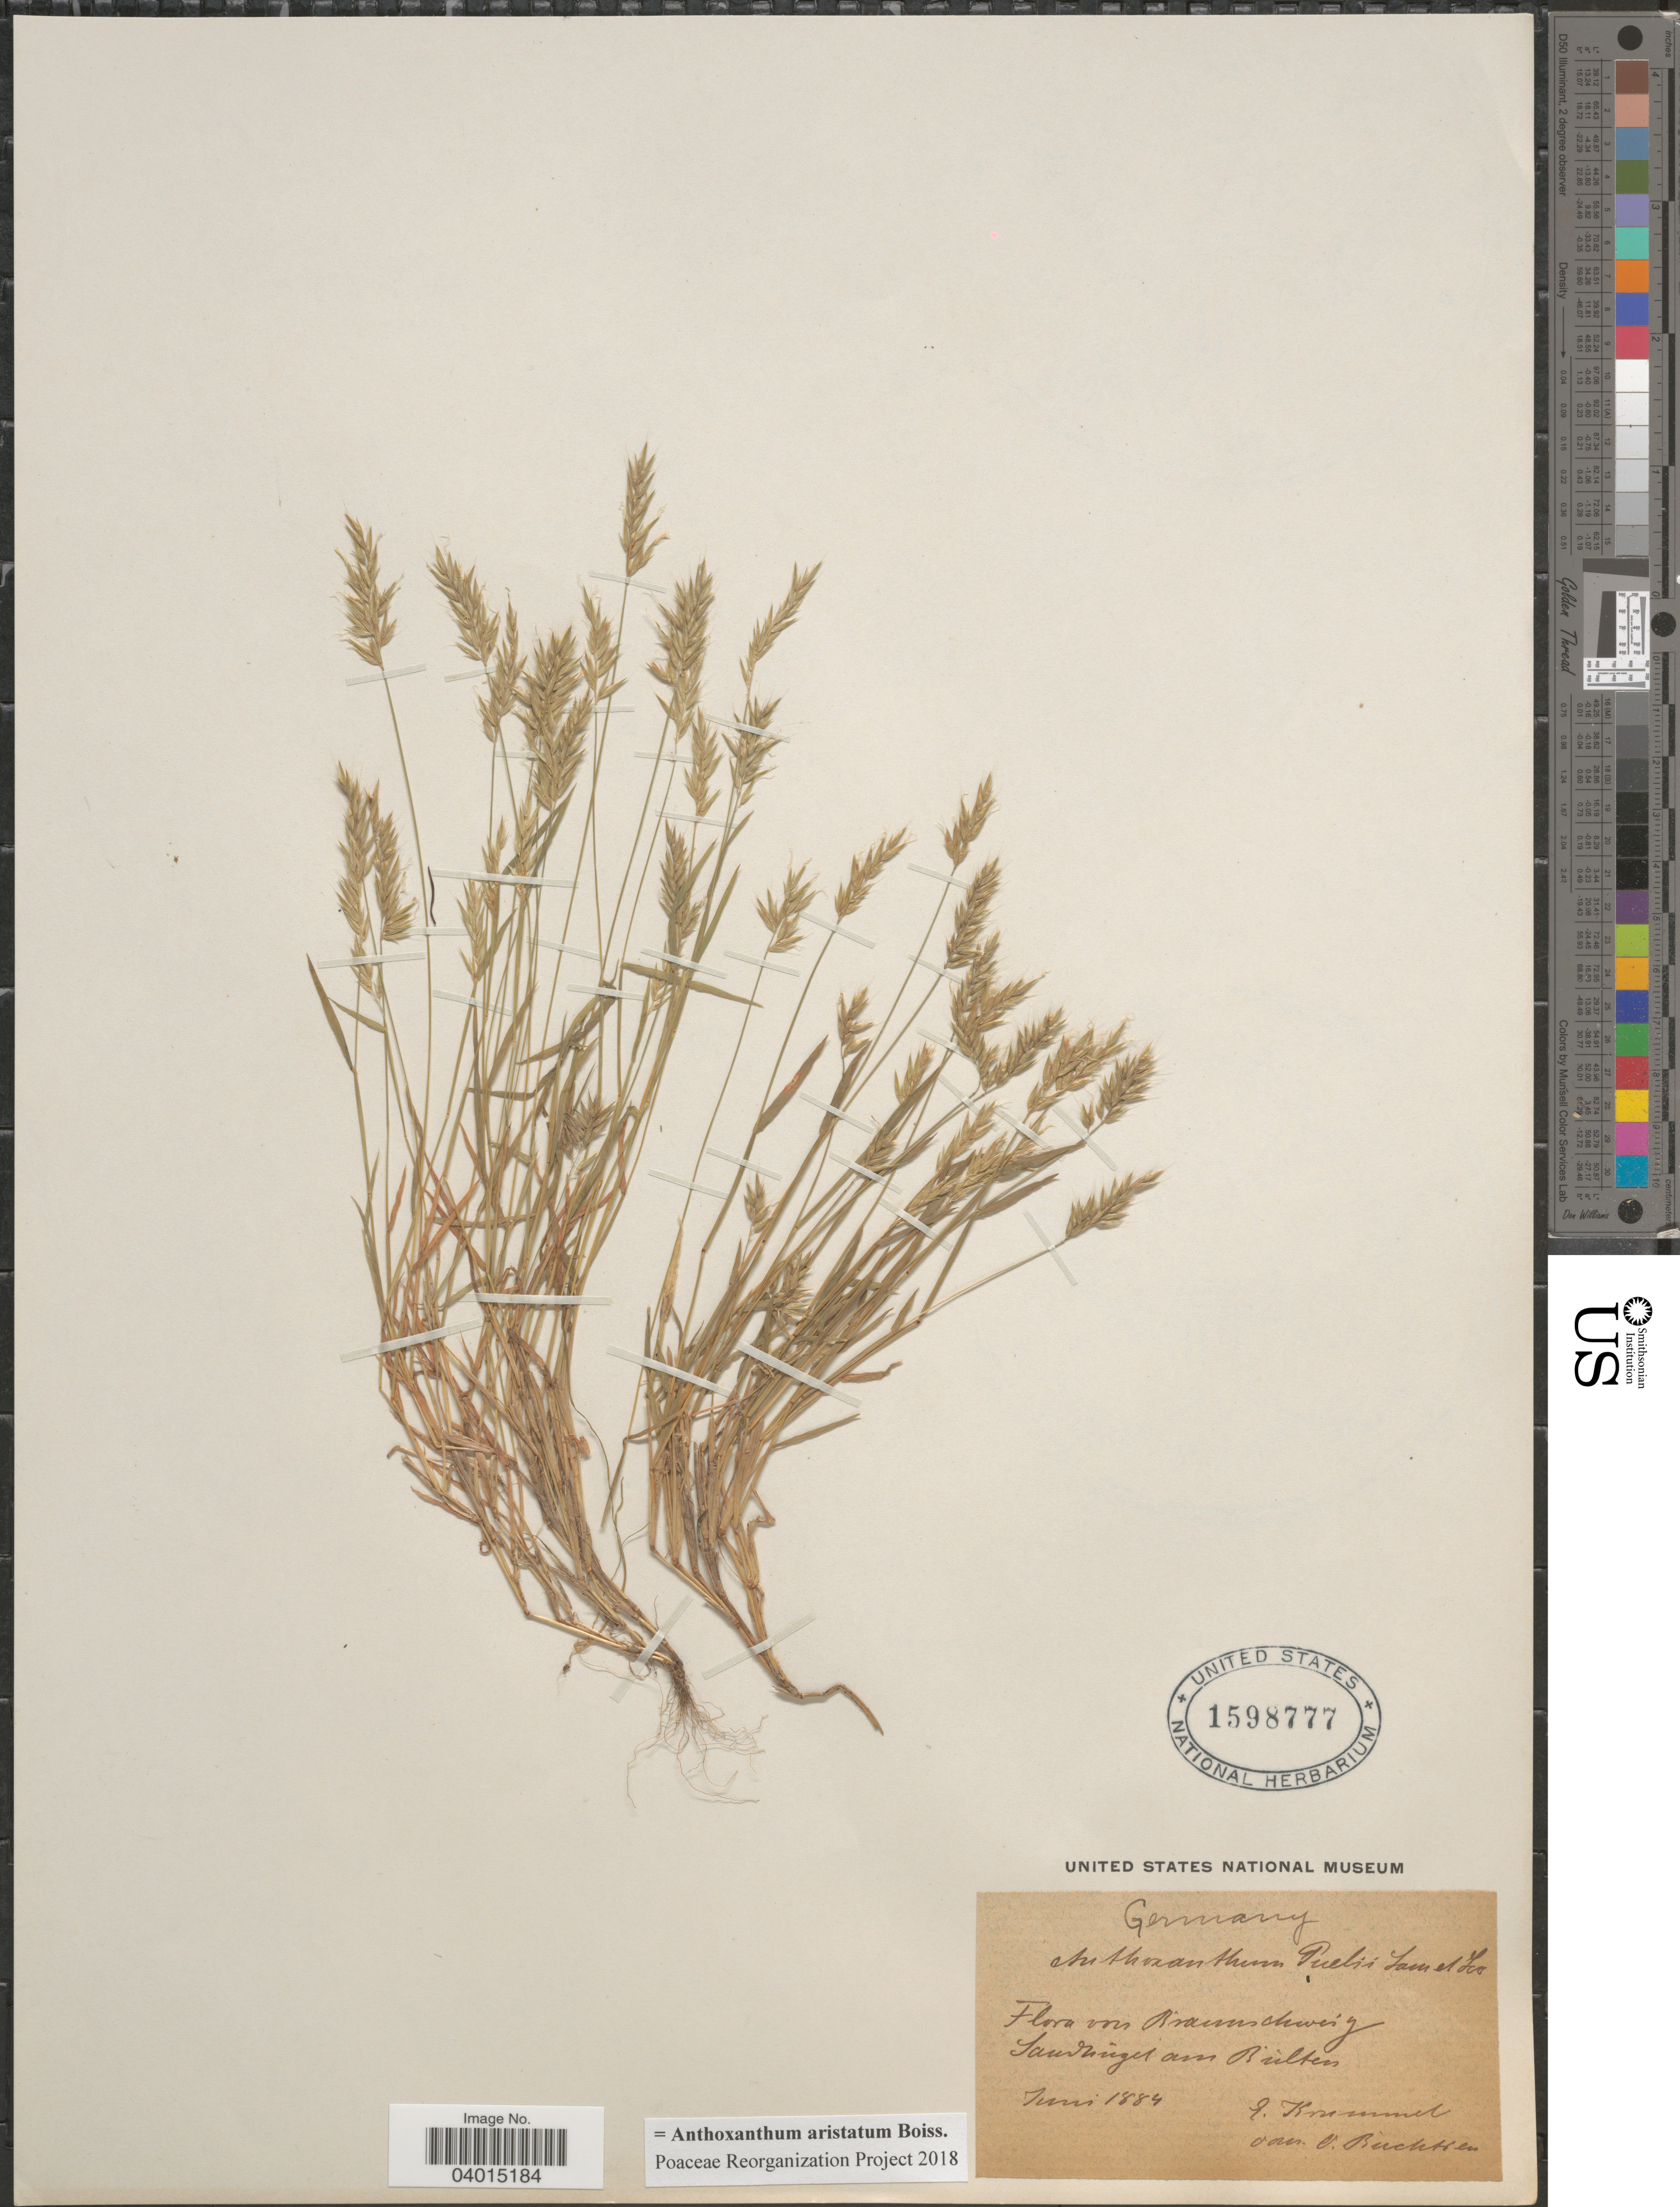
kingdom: Plantae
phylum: Tracheophyta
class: Liliopsida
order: Poales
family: Poaceae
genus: Anthoxanthum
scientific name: Anthoxanthum aristatum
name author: Boiss.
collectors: E. Krummel & O. Buchtien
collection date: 1884-06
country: Germany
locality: Braunschweig.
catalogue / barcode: US 1598777